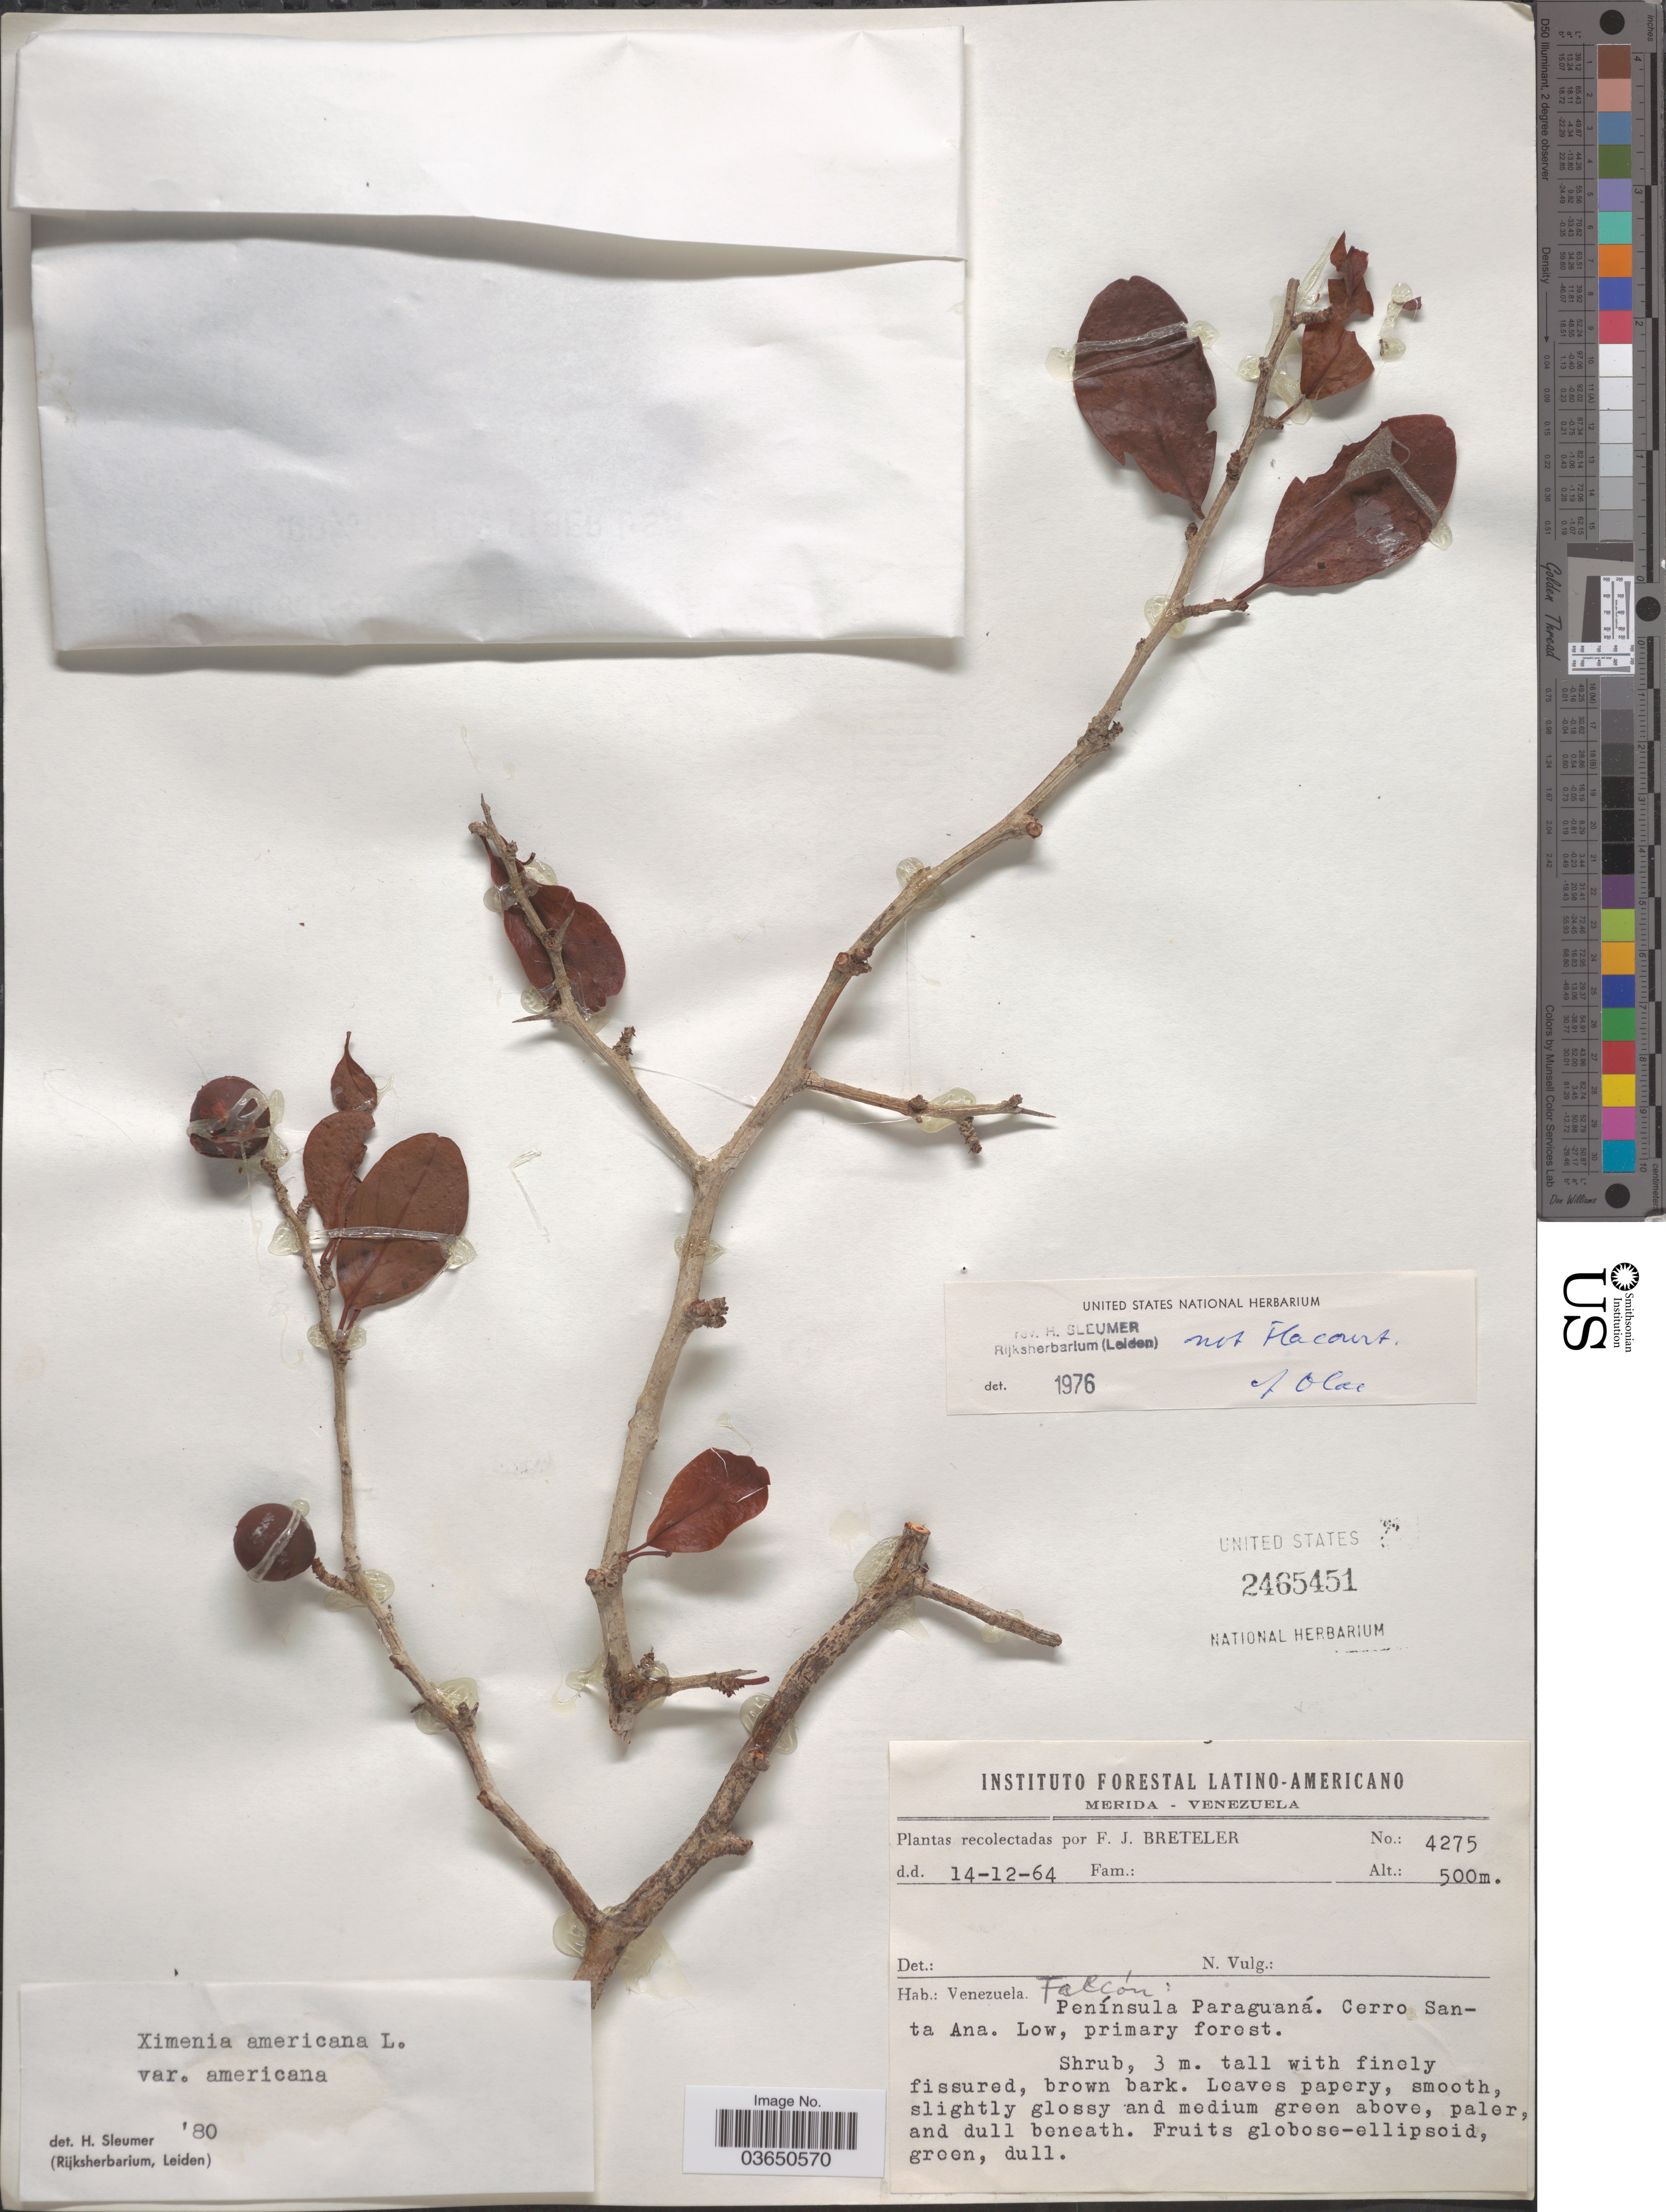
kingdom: Plantae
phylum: Tracheophyta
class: Magnoliopsida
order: Santalales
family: Ximeniaceae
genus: Ximenia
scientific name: Ximenia americana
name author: L.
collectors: F. J. Breteler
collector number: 4275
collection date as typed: Transcribed d/m/y: 14/12/64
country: Venezuela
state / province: Falcón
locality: Península Paraguaná. Cerro Santa Ana.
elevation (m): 500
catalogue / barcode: US 2465451